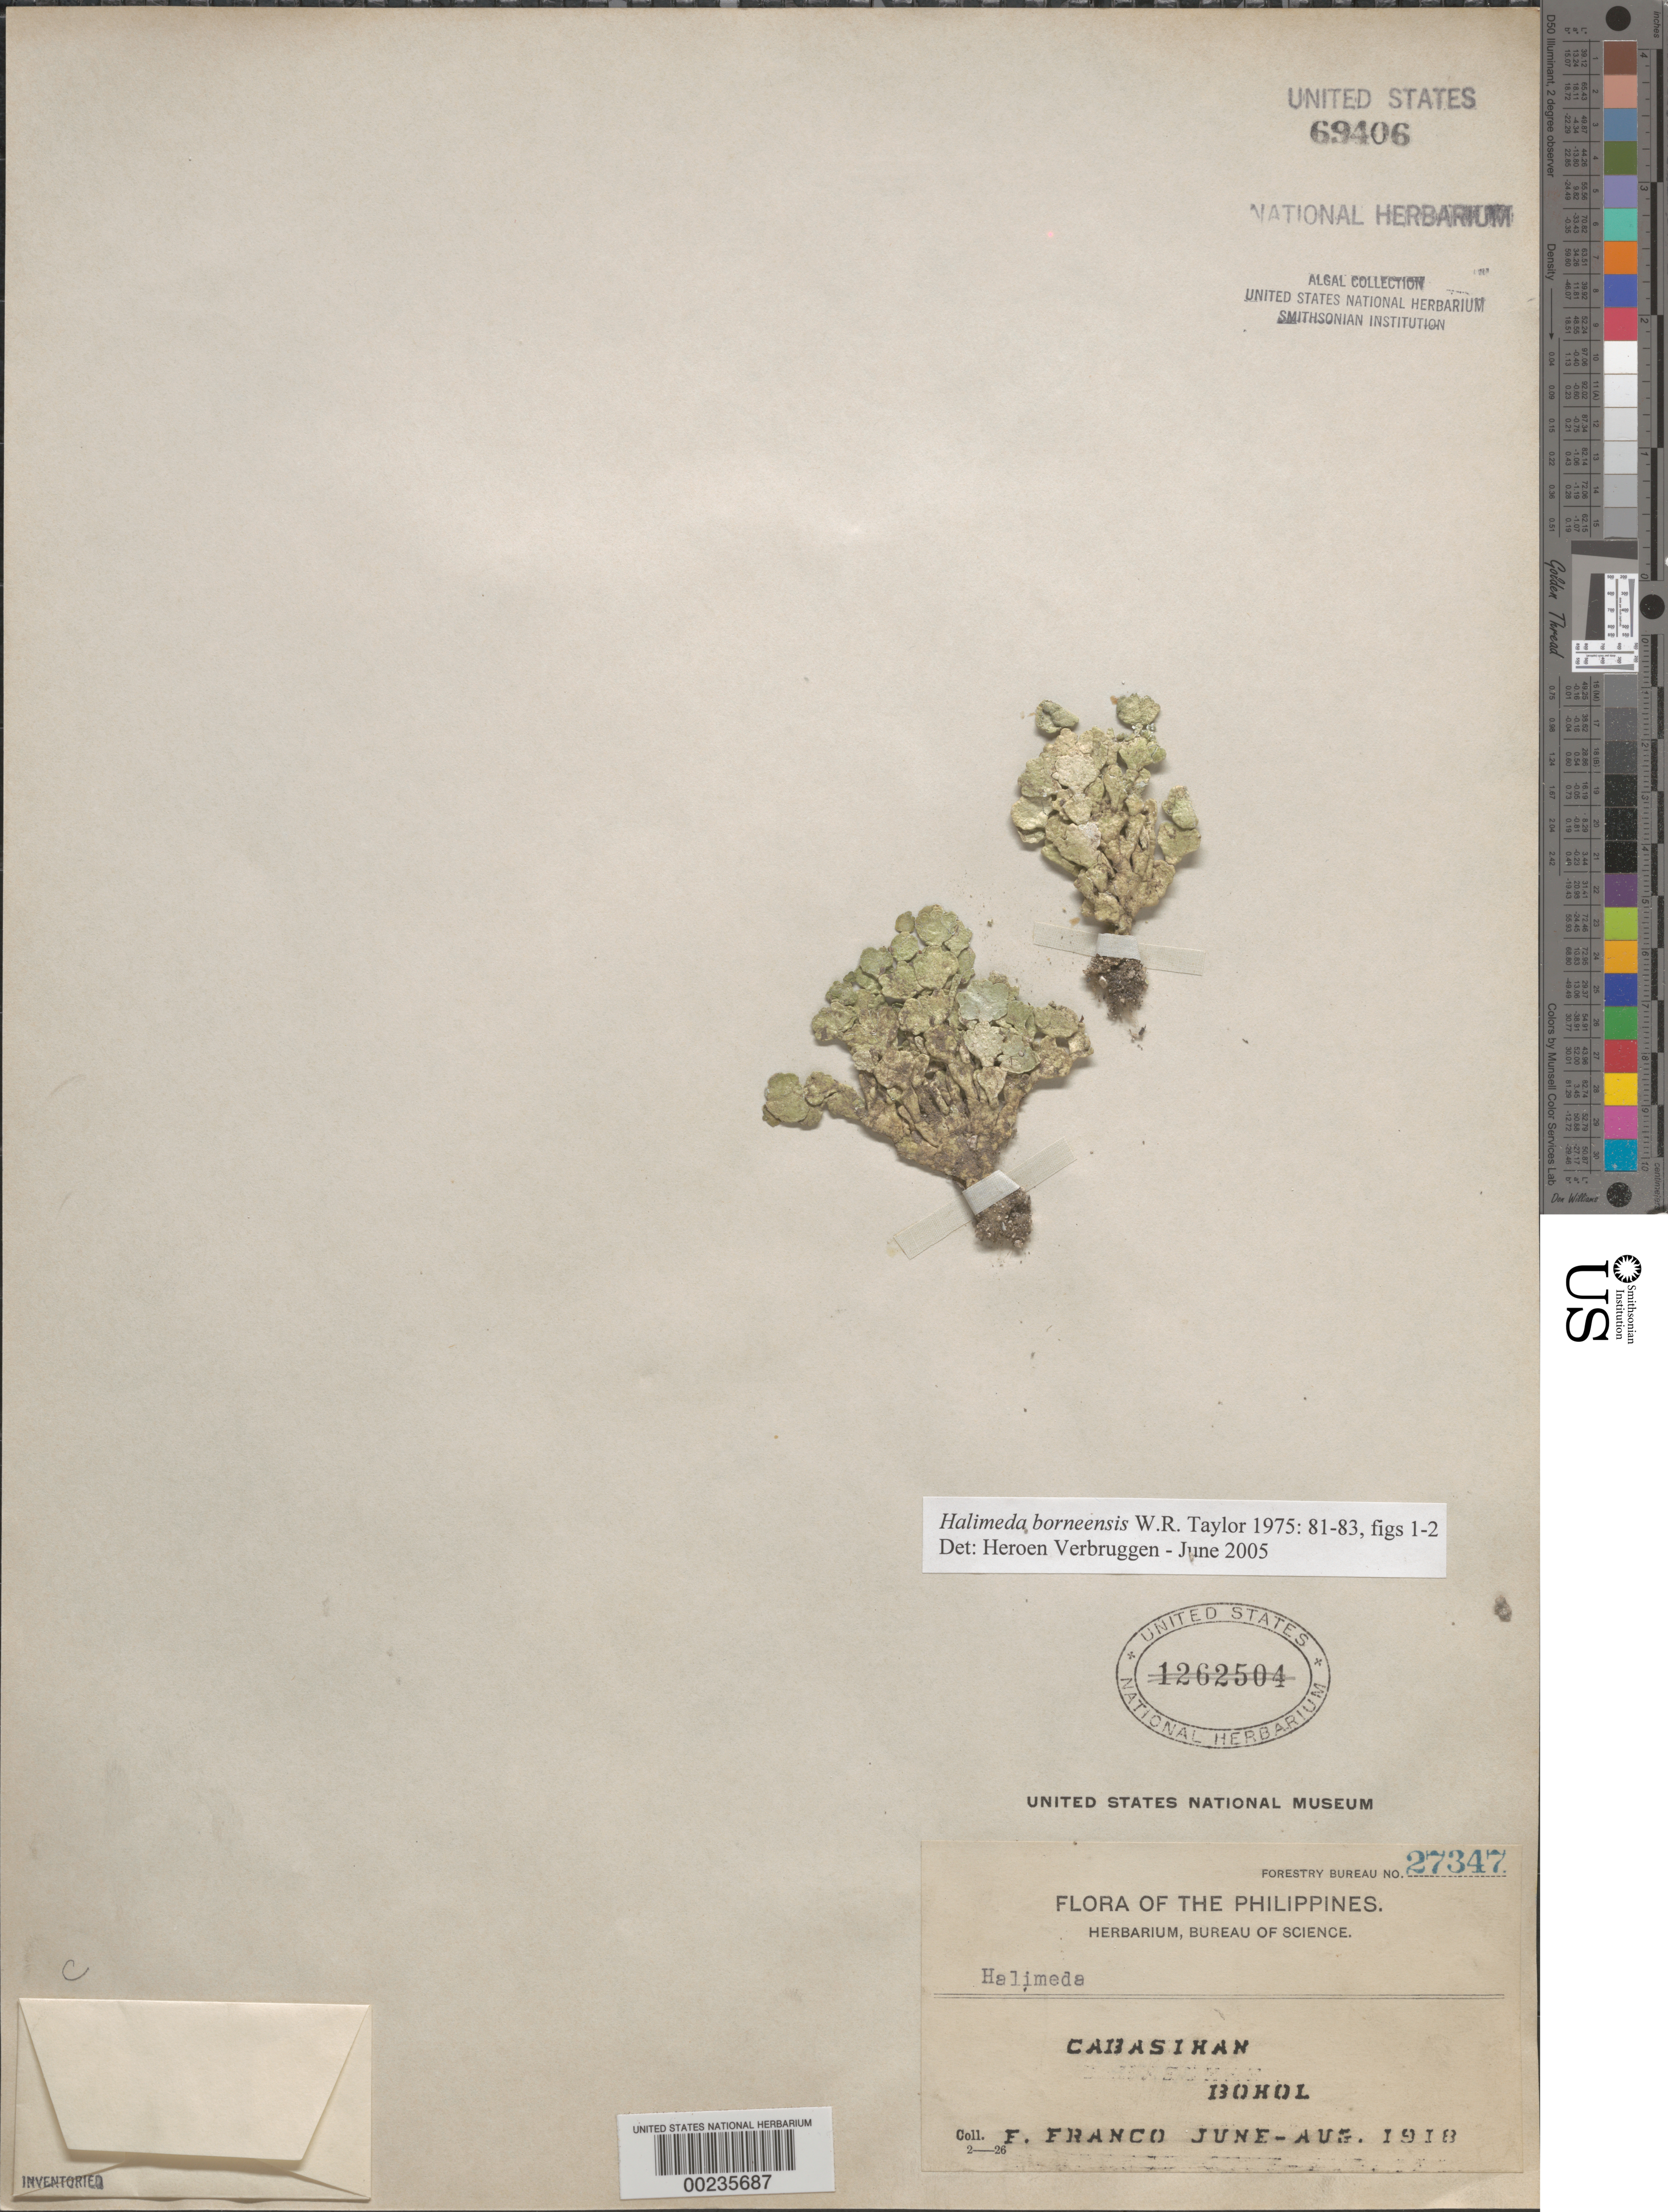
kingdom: Plantae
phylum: Chlorophyta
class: Ulvophyceae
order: Bryopsidales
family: Halimedaceae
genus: Halimeda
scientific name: Halimeda borneensis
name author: W.R. Taylor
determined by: Verbruggen, H.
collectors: F. Franco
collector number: s.n. & Forestry Bureau no. 27347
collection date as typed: Jun 1918 to -- Aug 1918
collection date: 1918-06/1918-08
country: Philippines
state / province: Central Visayas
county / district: Bohol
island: Bohol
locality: Cabasihan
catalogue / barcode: US 69406